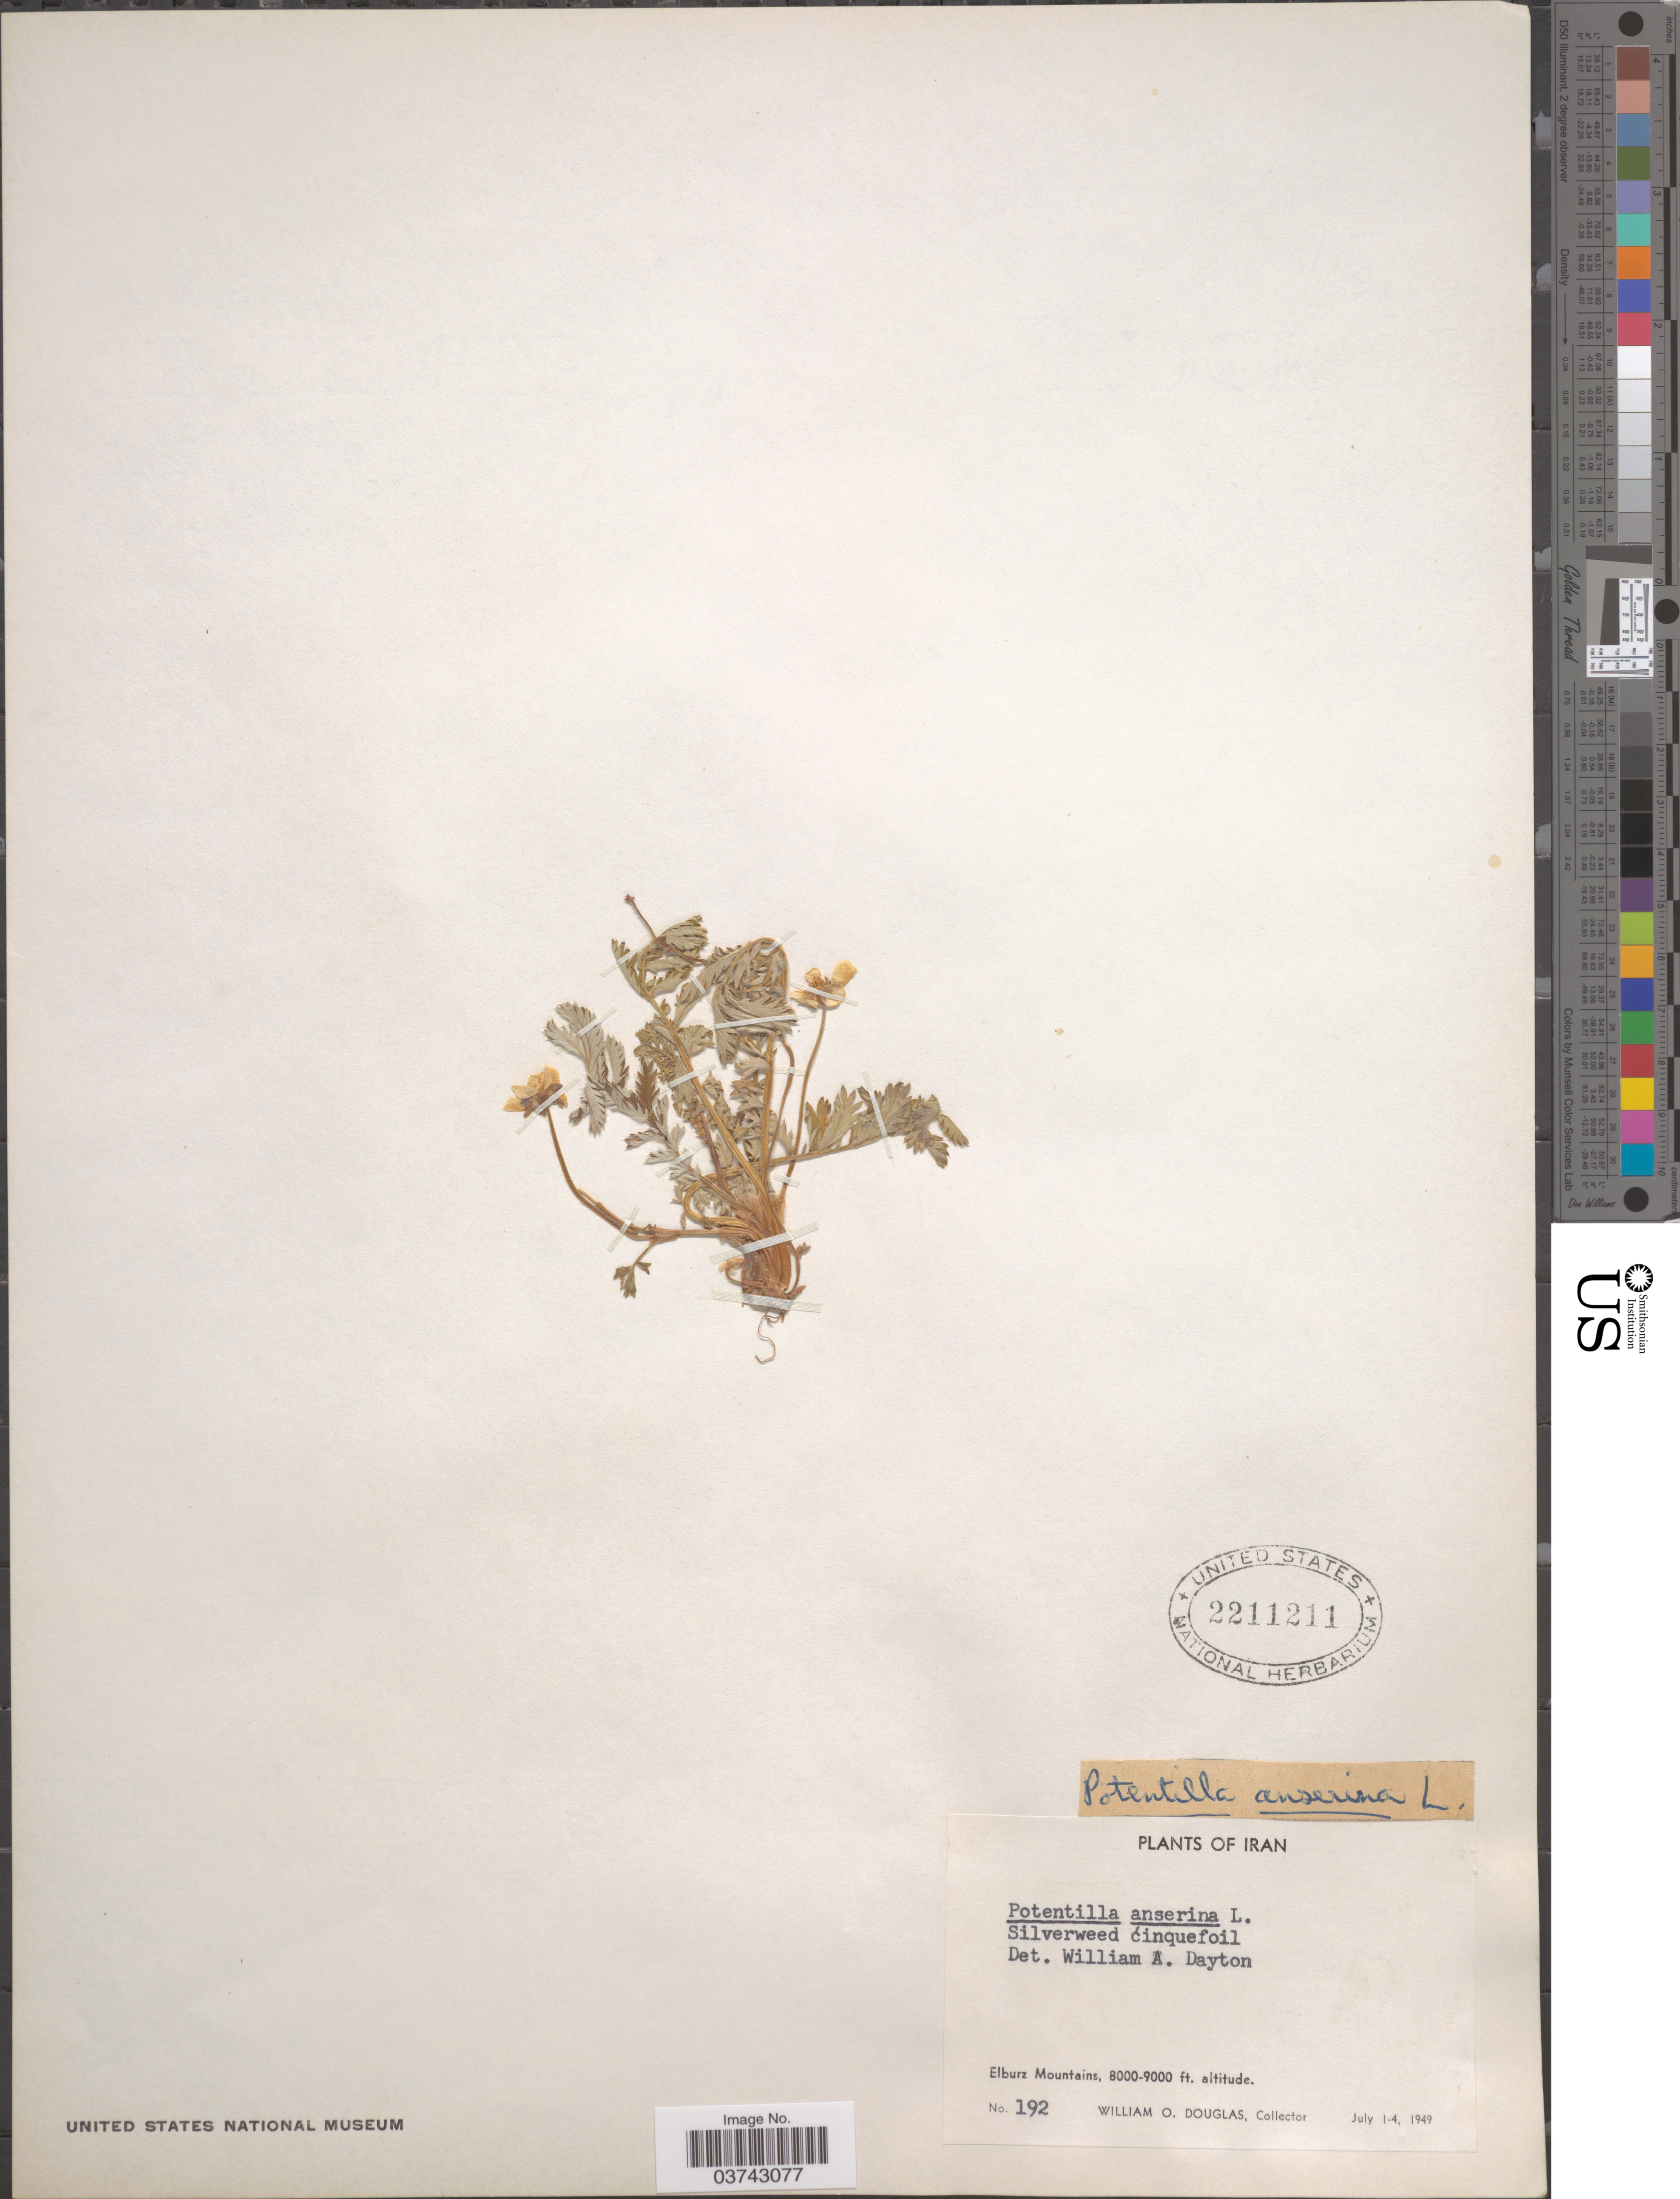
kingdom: Plantae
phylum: Tracheophyta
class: Magnoliopsida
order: Rosales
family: Rosaceae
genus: Argentina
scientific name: Argentina anserina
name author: (L.) Rydb.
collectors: W. Douglas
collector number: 192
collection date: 1949-07-01/1949-07-04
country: Iran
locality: Elburz Mountains.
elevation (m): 2438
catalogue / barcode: US 2211211